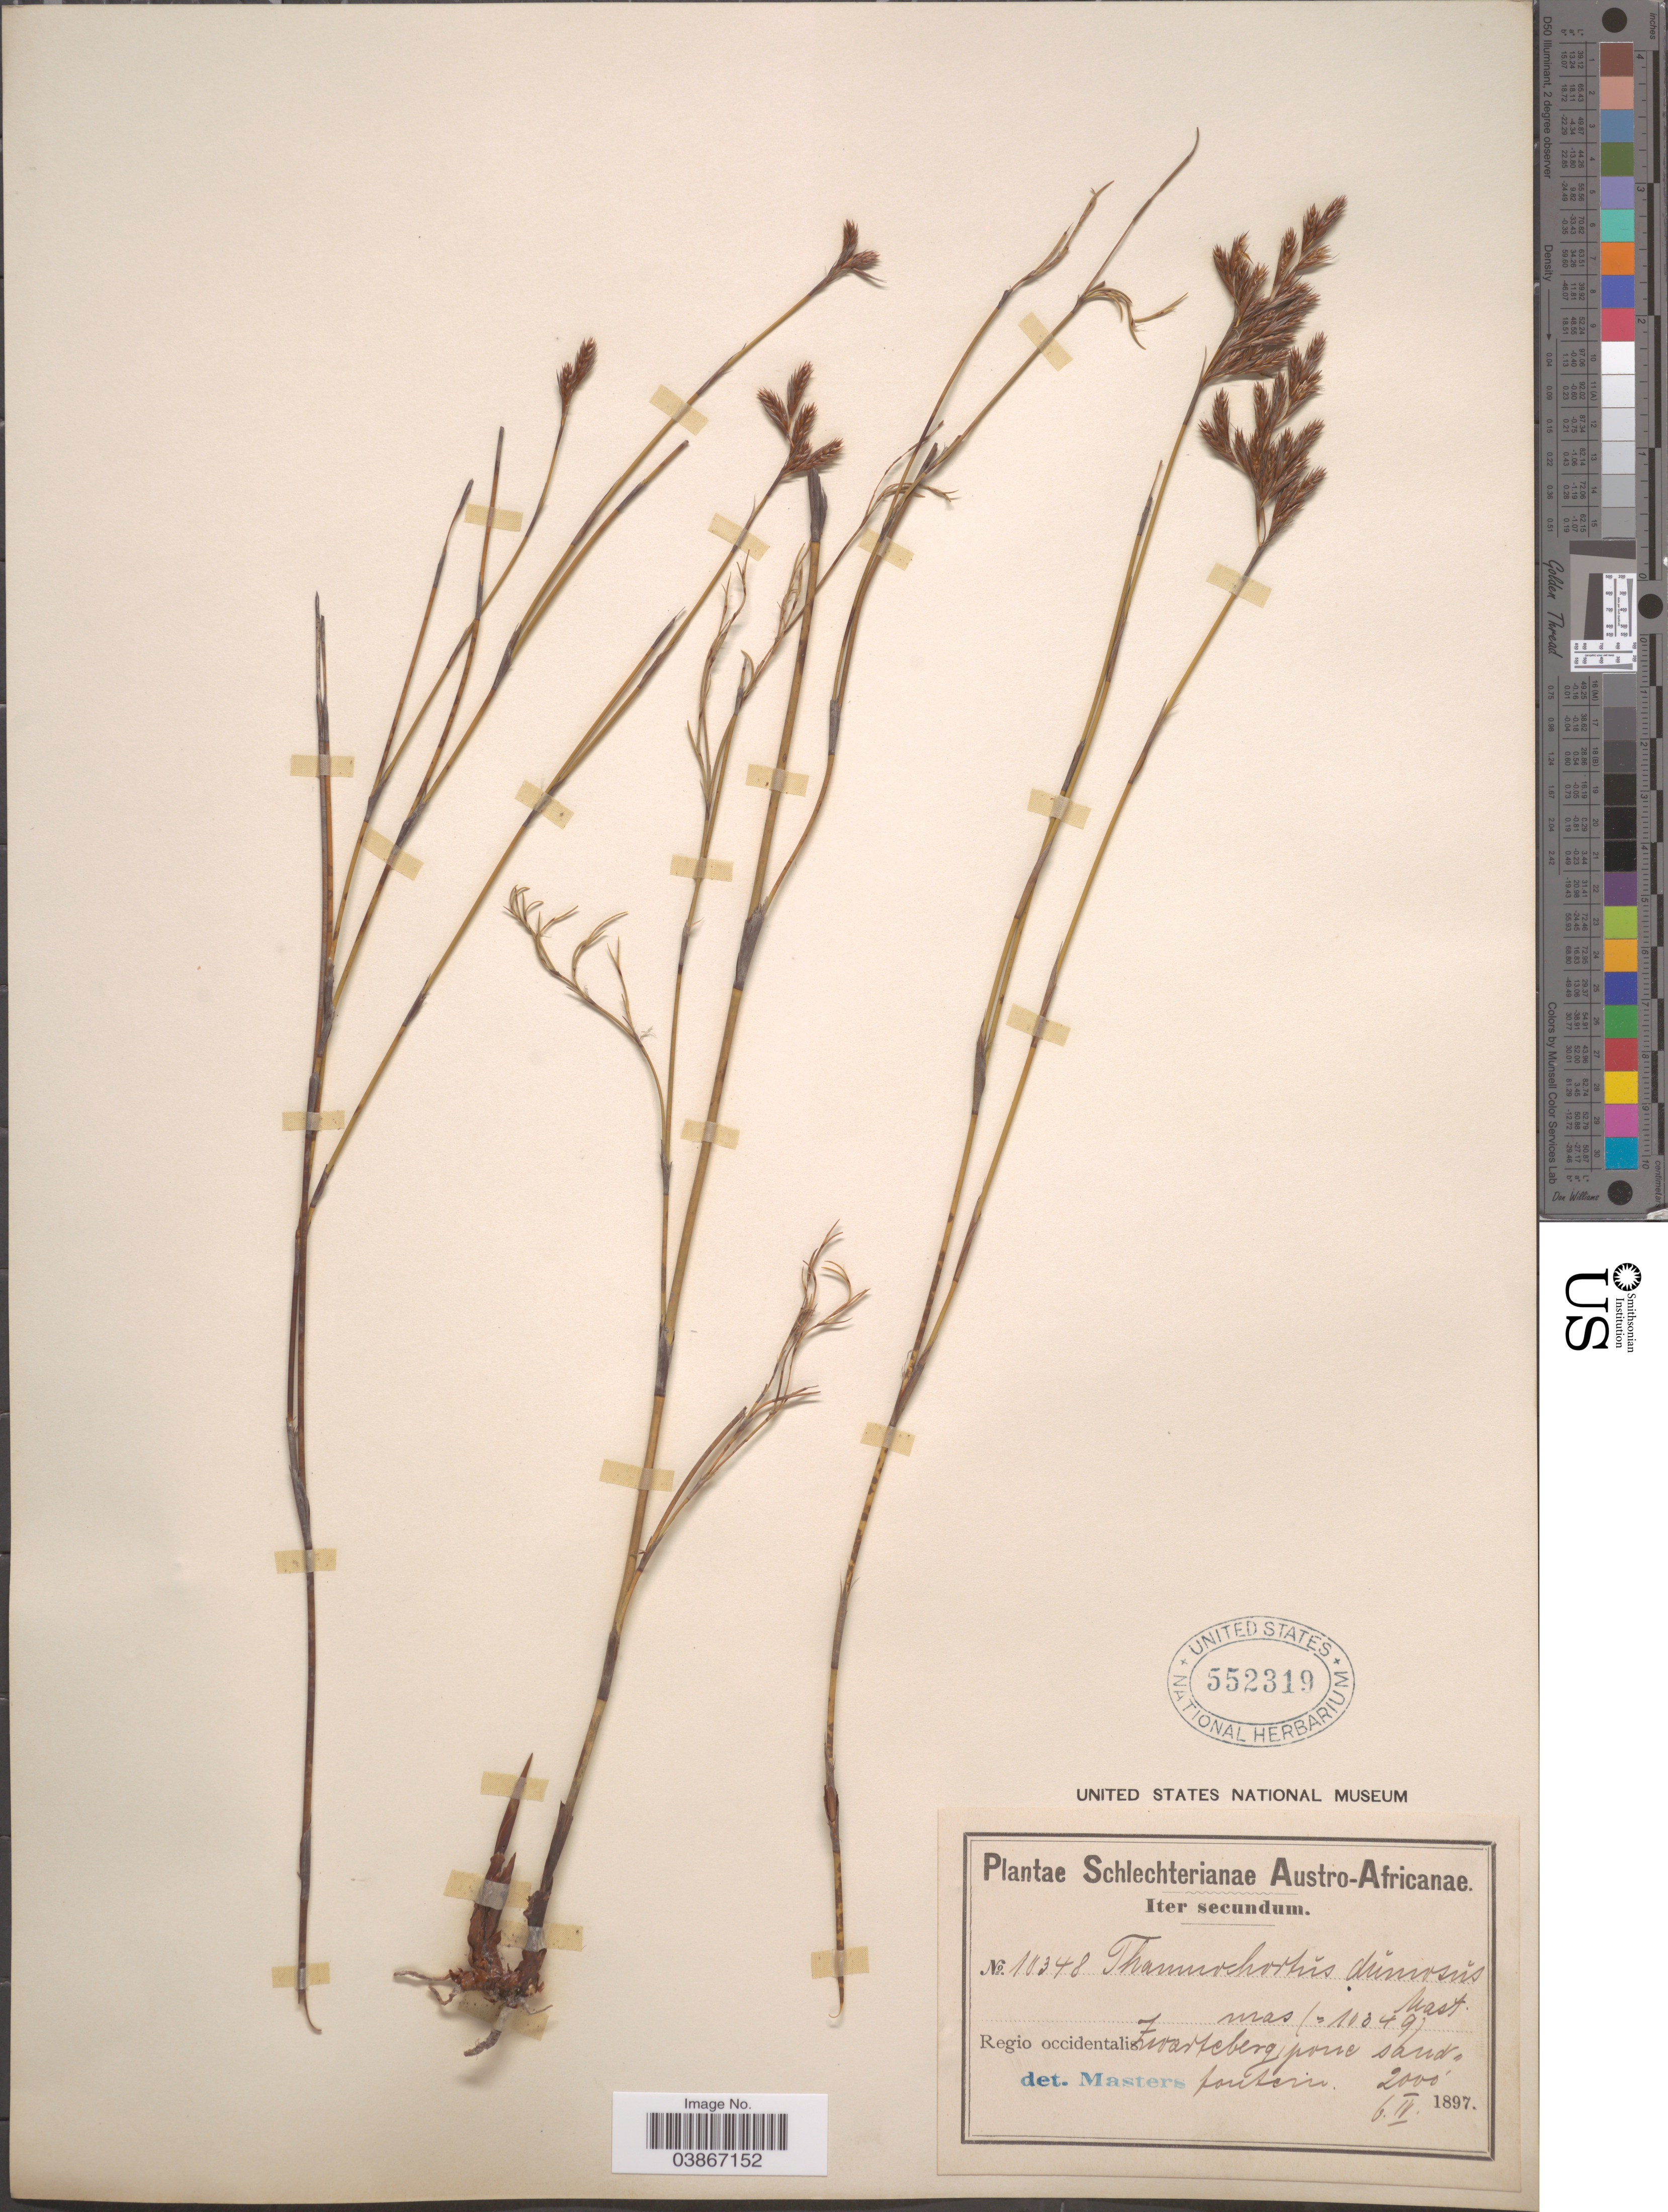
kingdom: Plantae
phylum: Tracheophyta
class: Liliopsida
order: Poales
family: Restionaceae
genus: Thamnochortus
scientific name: Thamnochortus dumosus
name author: Mast.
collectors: Schlechter, --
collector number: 10348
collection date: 1897-02-06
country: South Africa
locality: Austrio-Africanae. Regio occidentalis Zwarteberg pone sando fontein.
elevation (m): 610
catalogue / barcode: US 552319